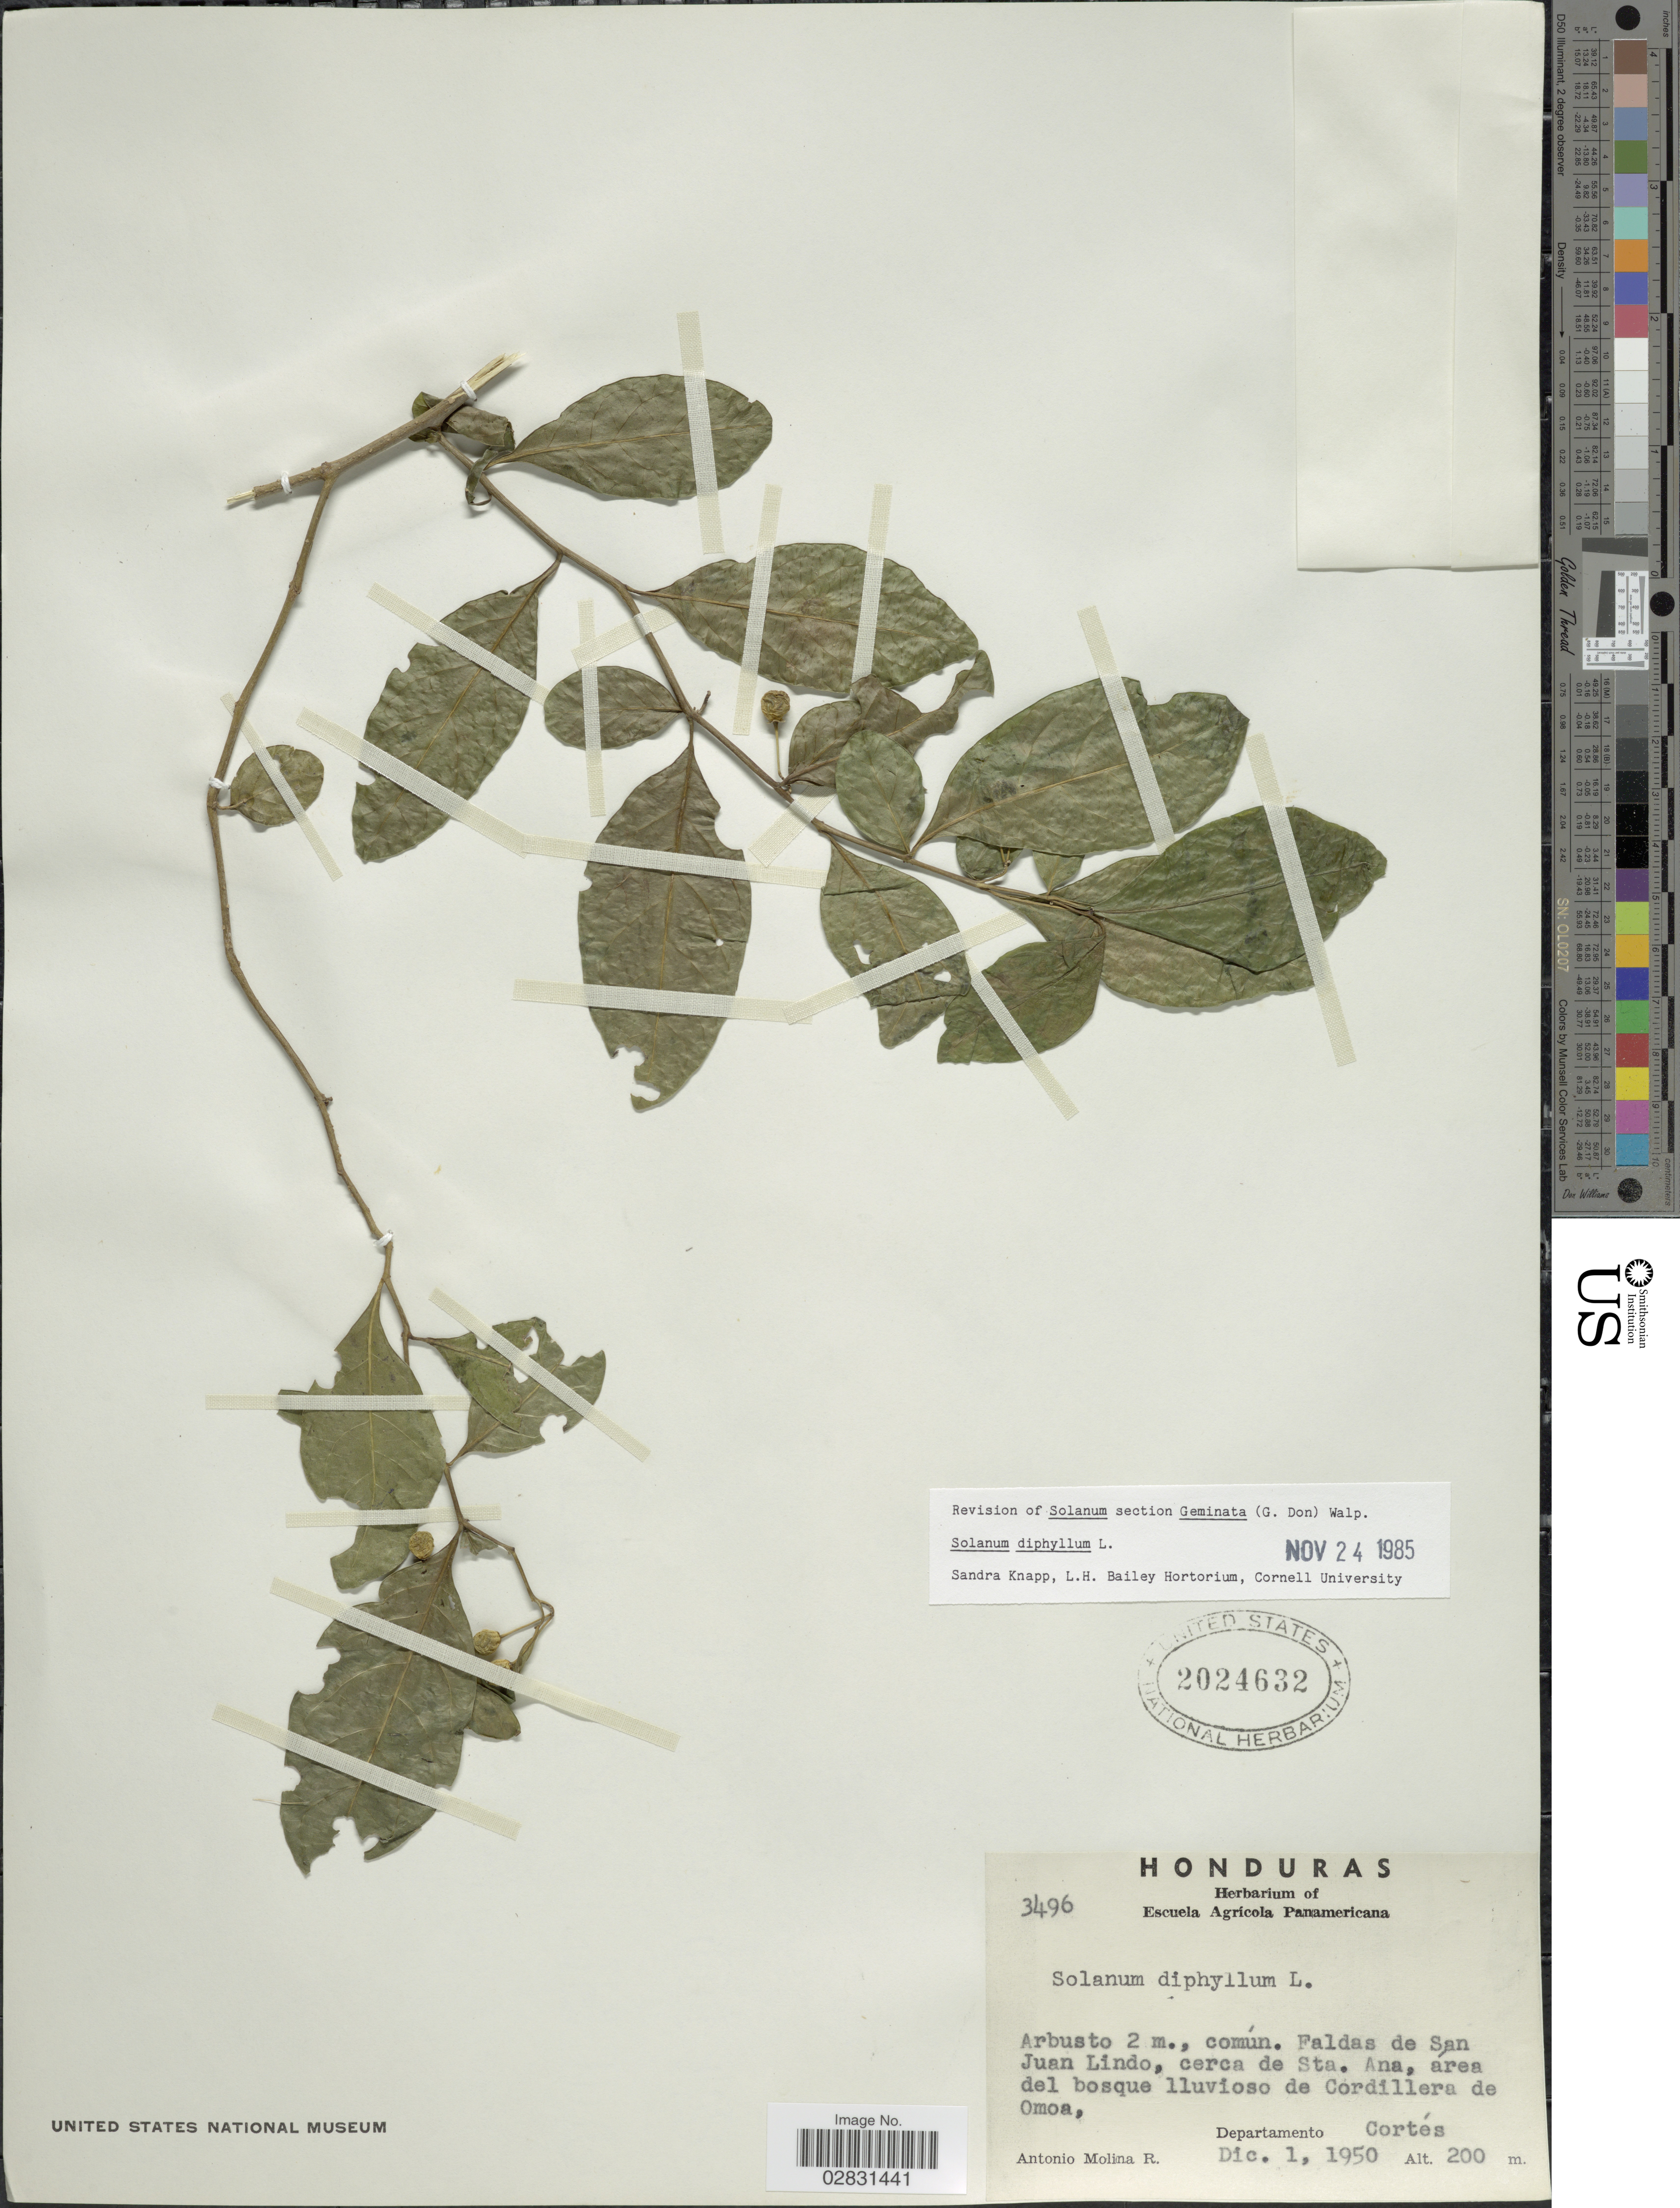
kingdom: Plantae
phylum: Tracheophyta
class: Magnoliopsida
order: Solanales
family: Solanaceae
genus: Solanum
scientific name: Solanum diphyllum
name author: L.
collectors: A. Molina R.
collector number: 3496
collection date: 1950-12-01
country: Honduras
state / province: Cortés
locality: Faldas de San Juan Lindo, cerca de Sta. Ana, area del bosque lluvioso de Cordillera de Omoa, Departamento Cortés.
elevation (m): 200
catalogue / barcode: US 2024632